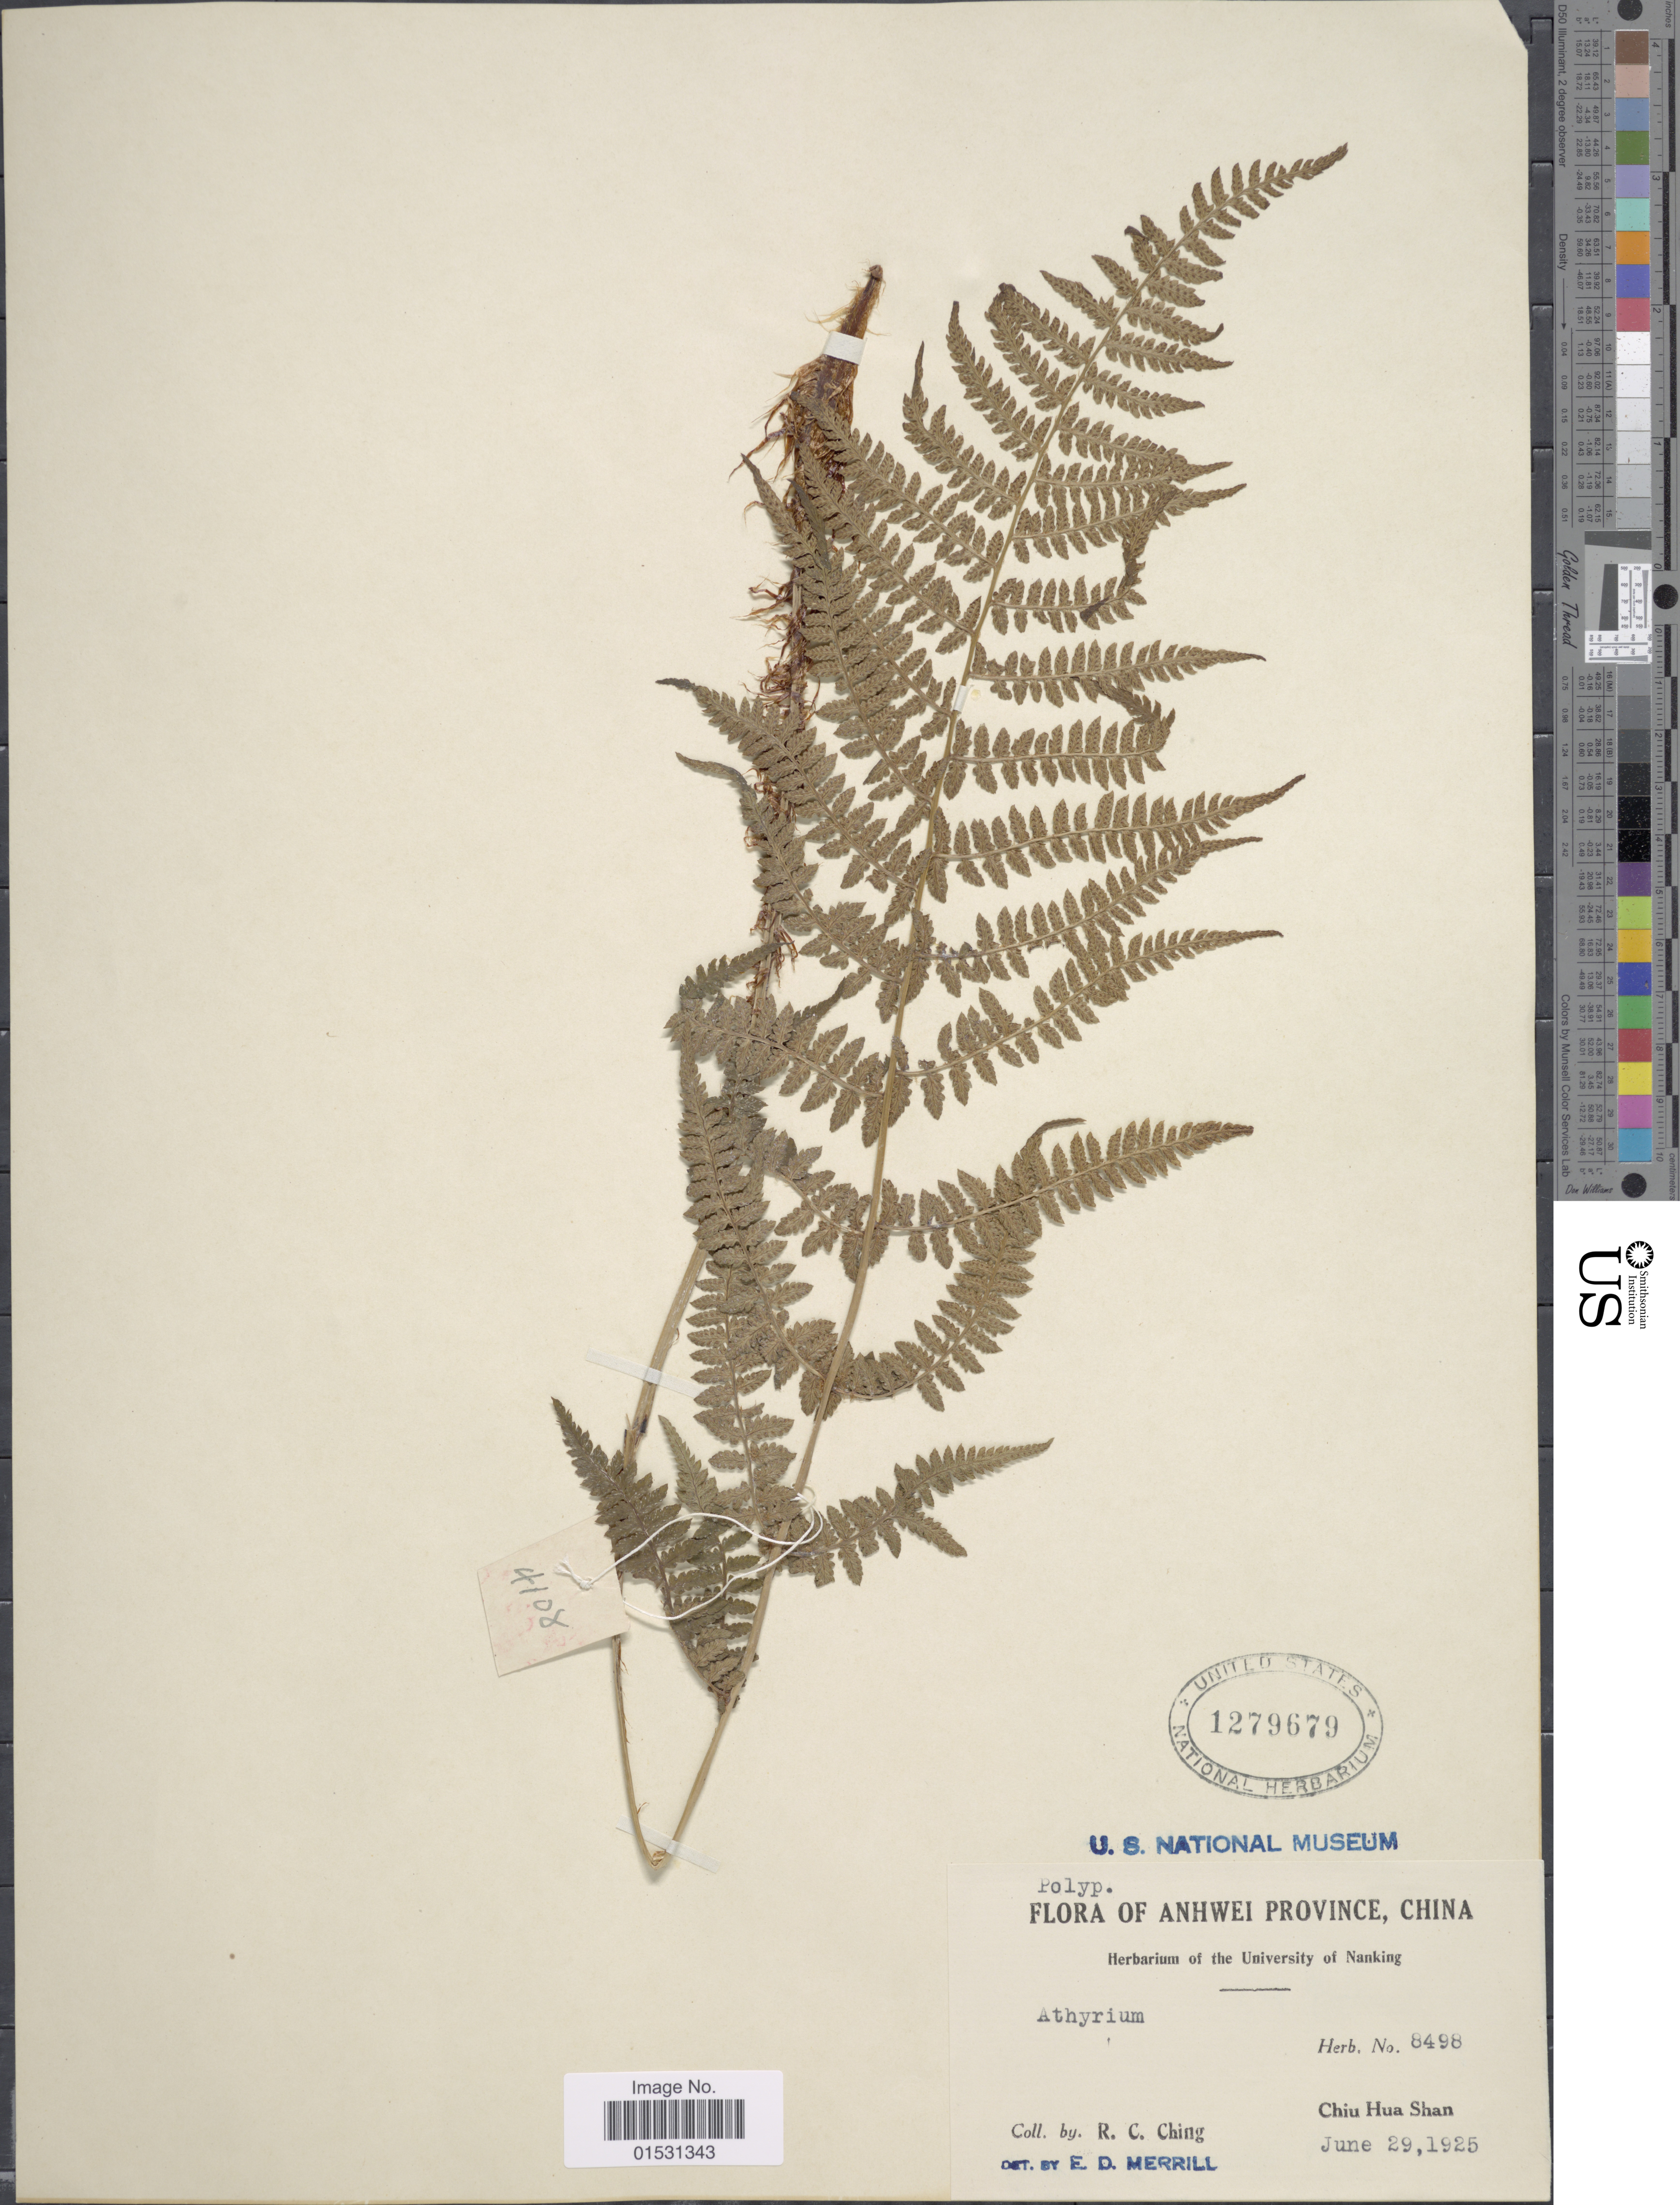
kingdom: Plantae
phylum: Tracheophyta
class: Polypodiopsida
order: Polypodiales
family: Athyriaceae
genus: Athyrium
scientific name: Athyrium yokoscense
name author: (Franch. & Sav.) Christ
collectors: R. C. Ching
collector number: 8498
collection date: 1925-06-29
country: China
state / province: Anhui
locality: Anhwei Province. Chiu Hua Shan.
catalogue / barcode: US 1279679